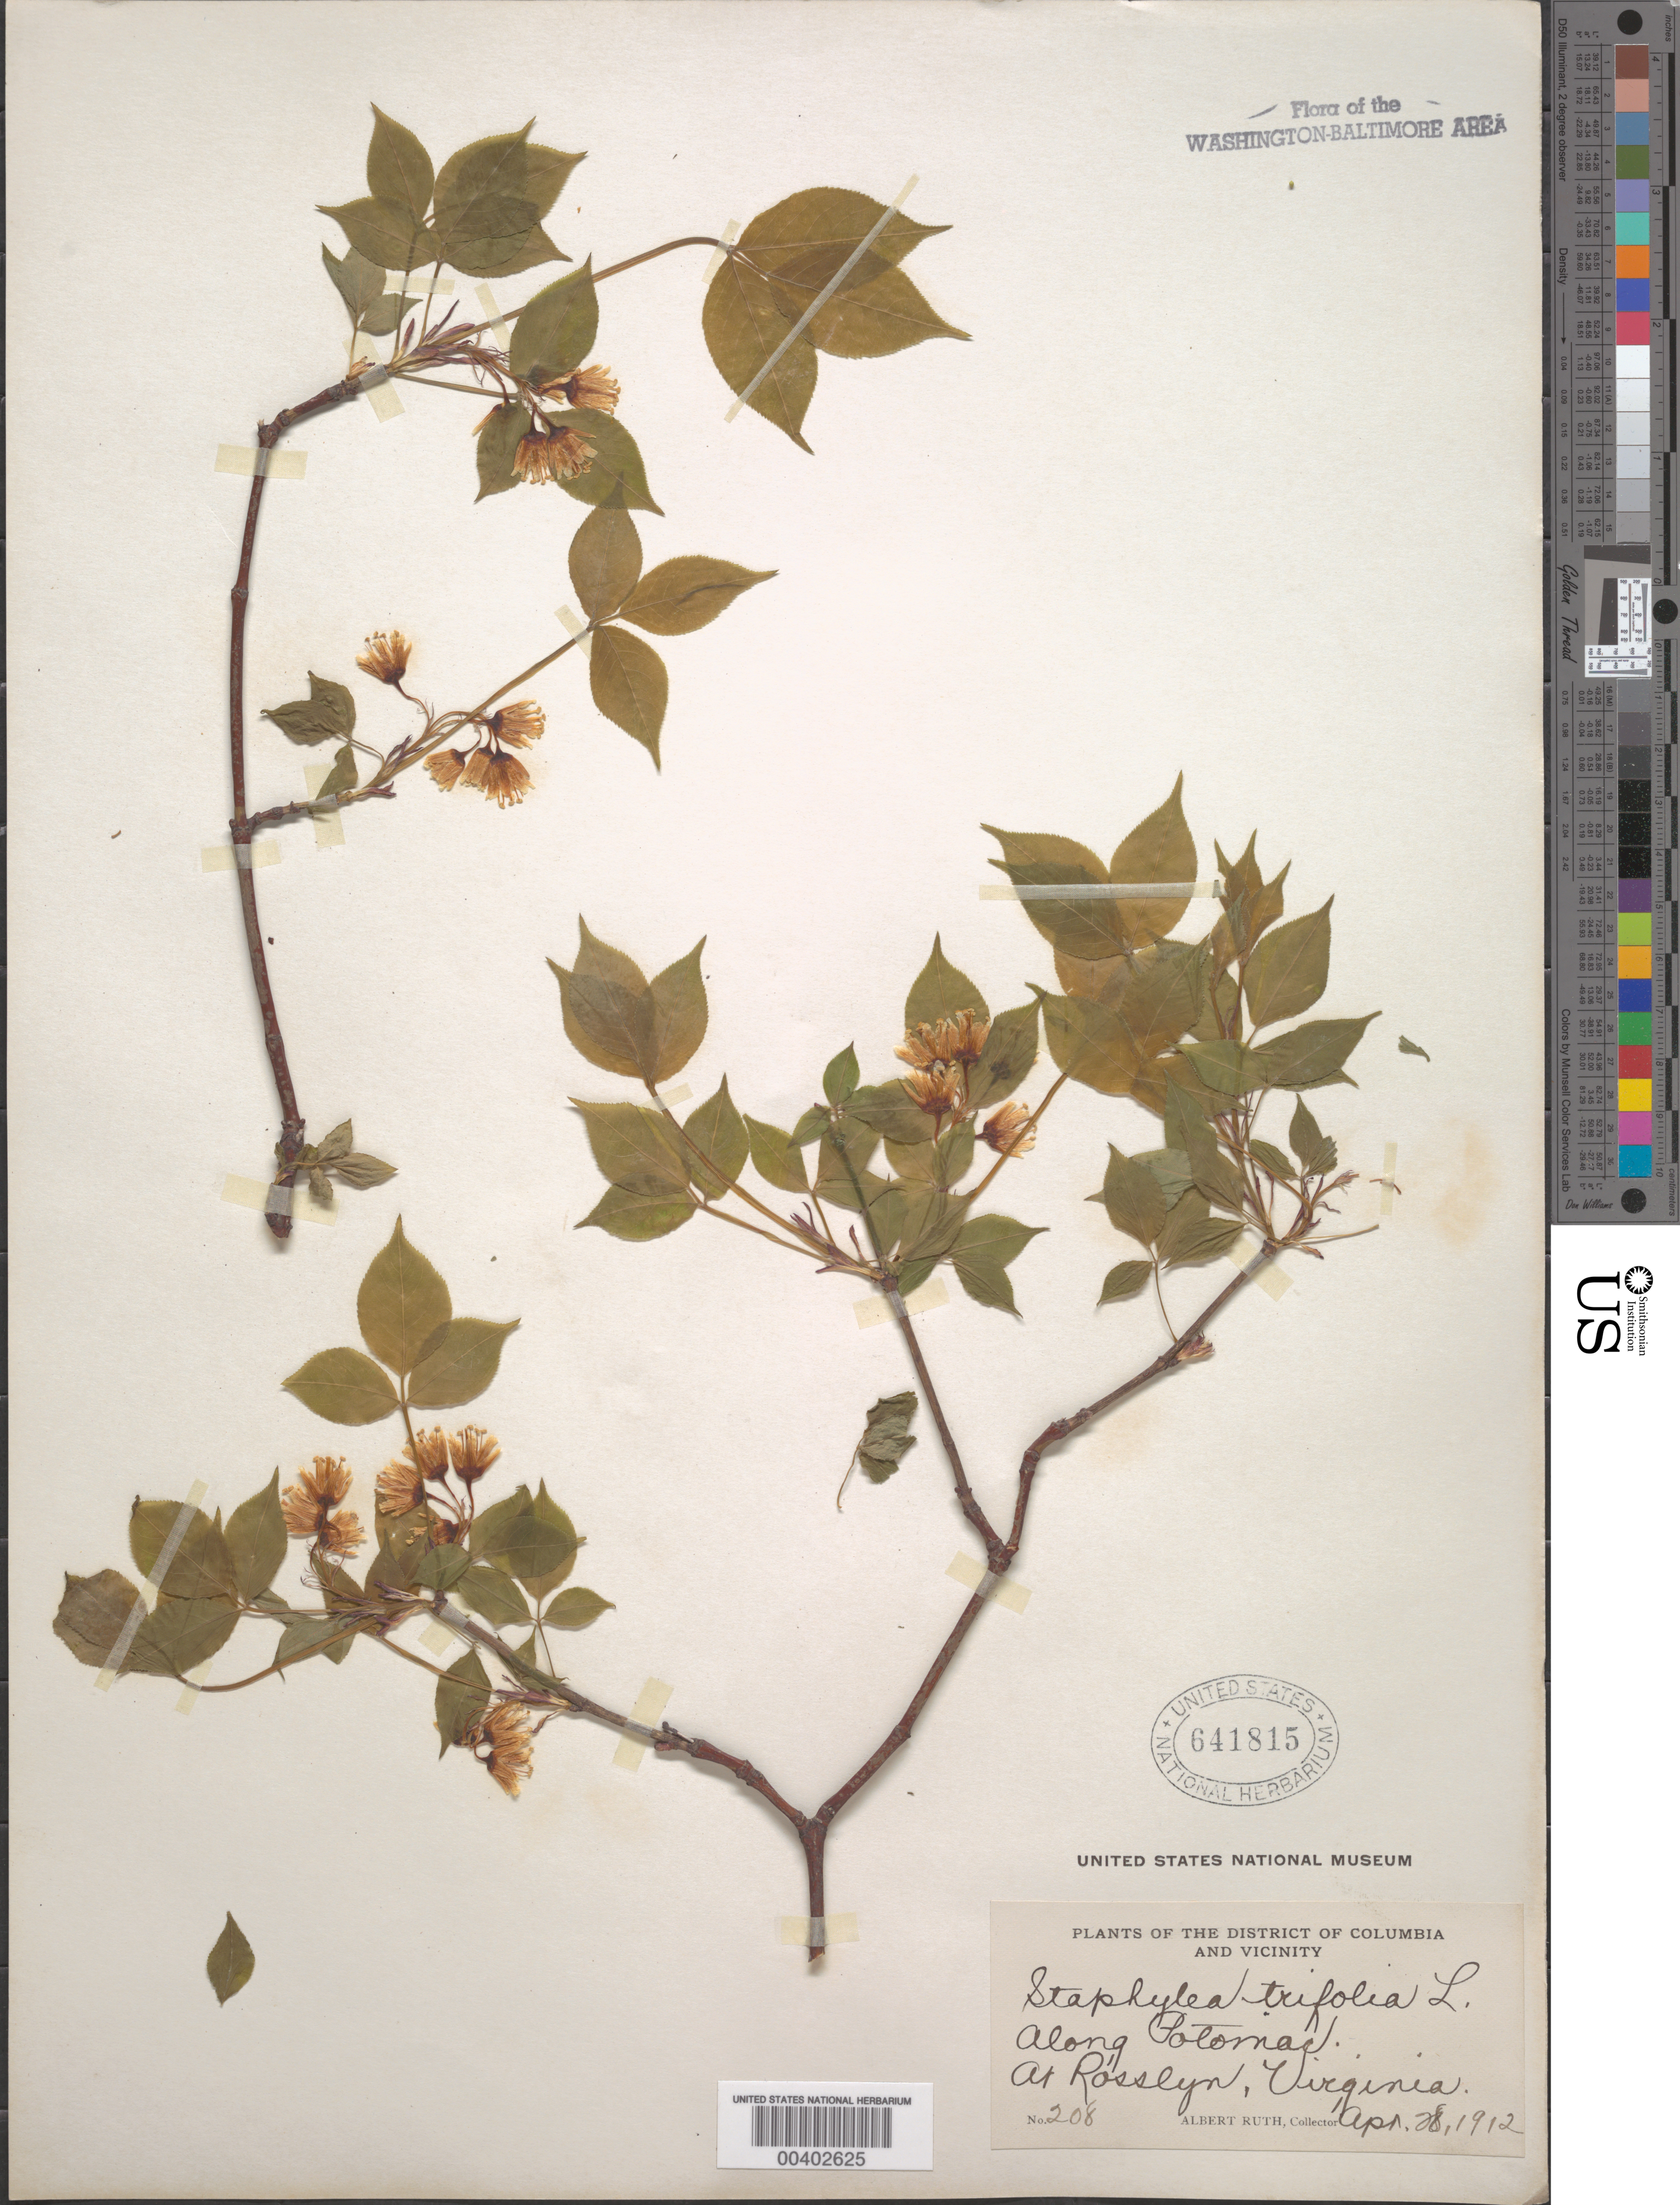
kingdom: Plantae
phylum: Tracheophyta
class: Magnoliopsida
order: Crossosomatales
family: Staphyleaceae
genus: Staphylea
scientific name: Staphylea trifolia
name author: L.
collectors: A. Ruth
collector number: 208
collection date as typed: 28 Apr 1912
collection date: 1912-04-28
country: United States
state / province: Virginia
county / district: Arlington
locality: Potomac River, Rosslyn C. and O. Canal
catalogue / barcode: US 641815